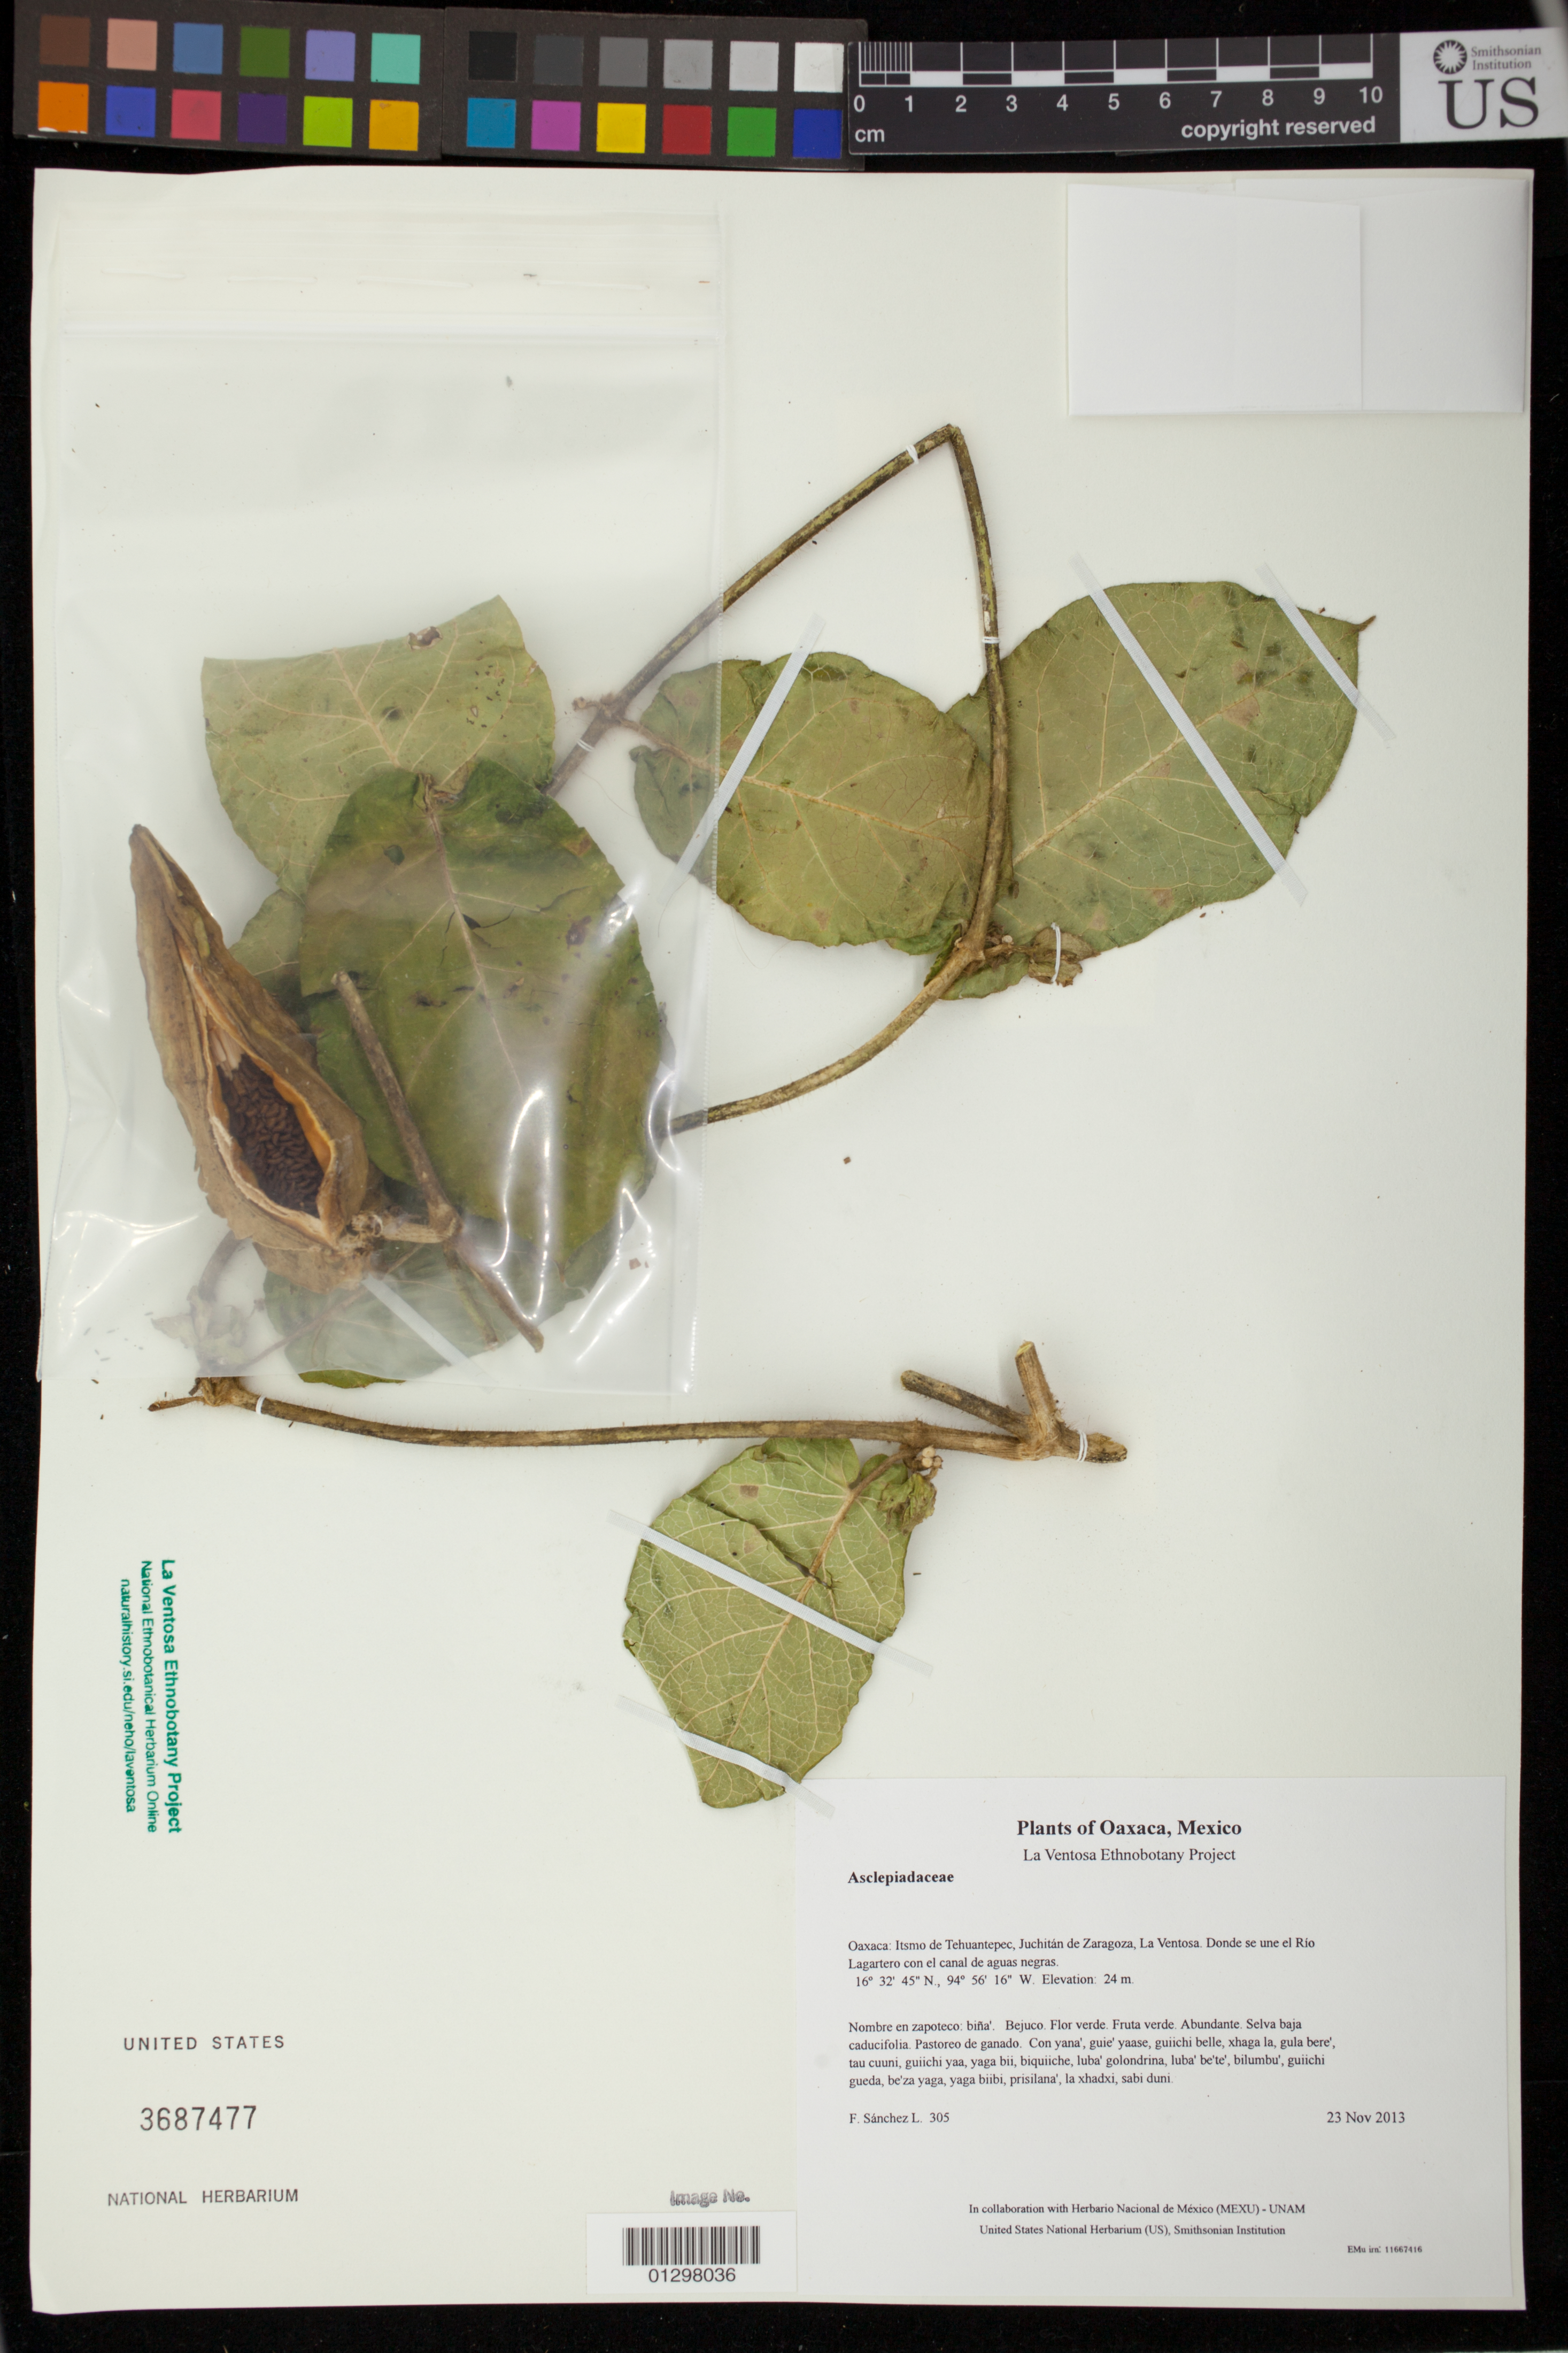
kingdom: Plantae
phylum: Tracheophyta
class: Magnoliopsida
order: Gentianales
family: Apocynaceae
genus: Macroscepis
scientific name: Macroscepis diademata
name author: (Ker Gawl.) W.D. Stevens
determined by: Lot, Emily J.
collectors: F. Sánchez L.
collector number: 305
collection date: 2013-11-23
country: Mexico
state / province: Oaxaca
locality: Itsmo de Tehuantepec, Juchitán de Zaragoza, La Ventosa. Donde se une el Río Lagartero con el canal de aguas negras.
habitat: Selva baja caducifolia. Pastoreo de ganado.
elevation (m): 24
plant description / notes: JEBOT, MEXU, SERO, US; Luba'. Guie' naga'. Cuaananaxhi naga'. Stale.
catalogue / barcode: US 3687477